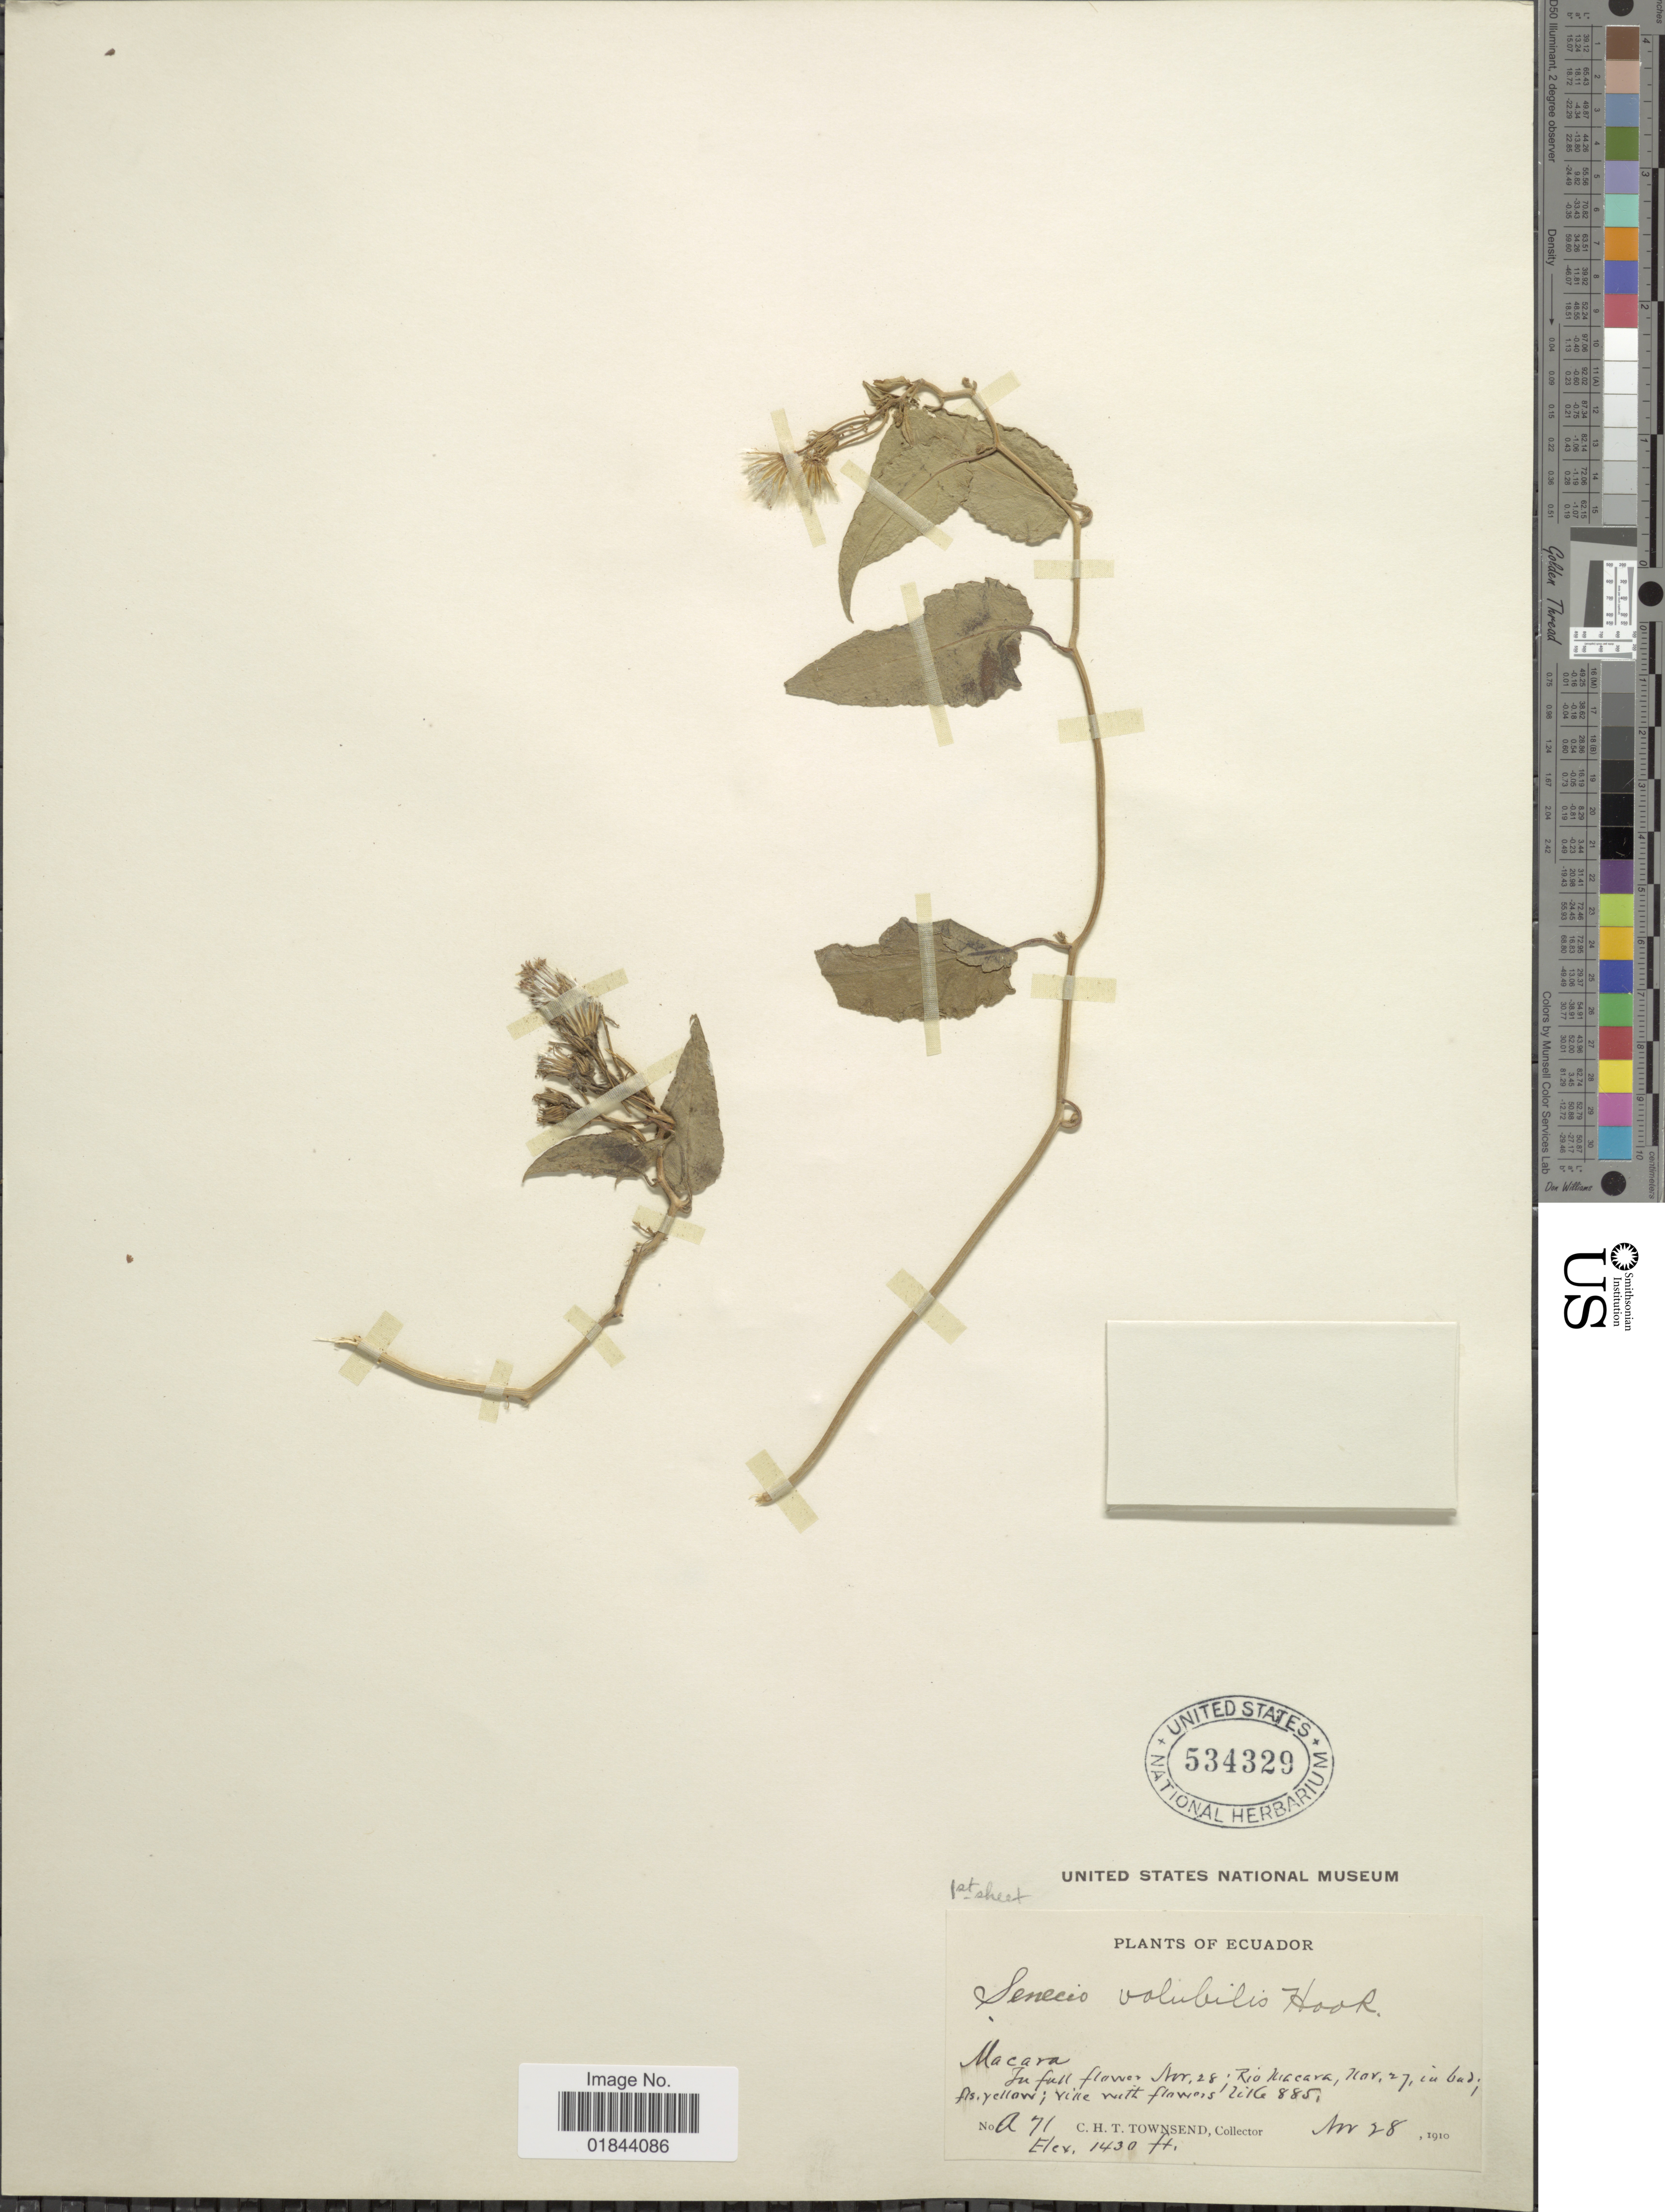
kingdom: Plantae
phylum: Tracheophyta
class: Magnoliopsida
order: Asterales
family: Asteraceae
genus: Pseudogynoxys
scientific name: Pseudogynoxys engleri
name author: (Hieron.) H. Rob. & Cuatrec.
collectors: C. H. T. Townsend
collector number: A 71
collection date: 1910-03-28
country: Ecuador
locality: Macara, Rio Nacarra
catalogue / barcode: US 534329